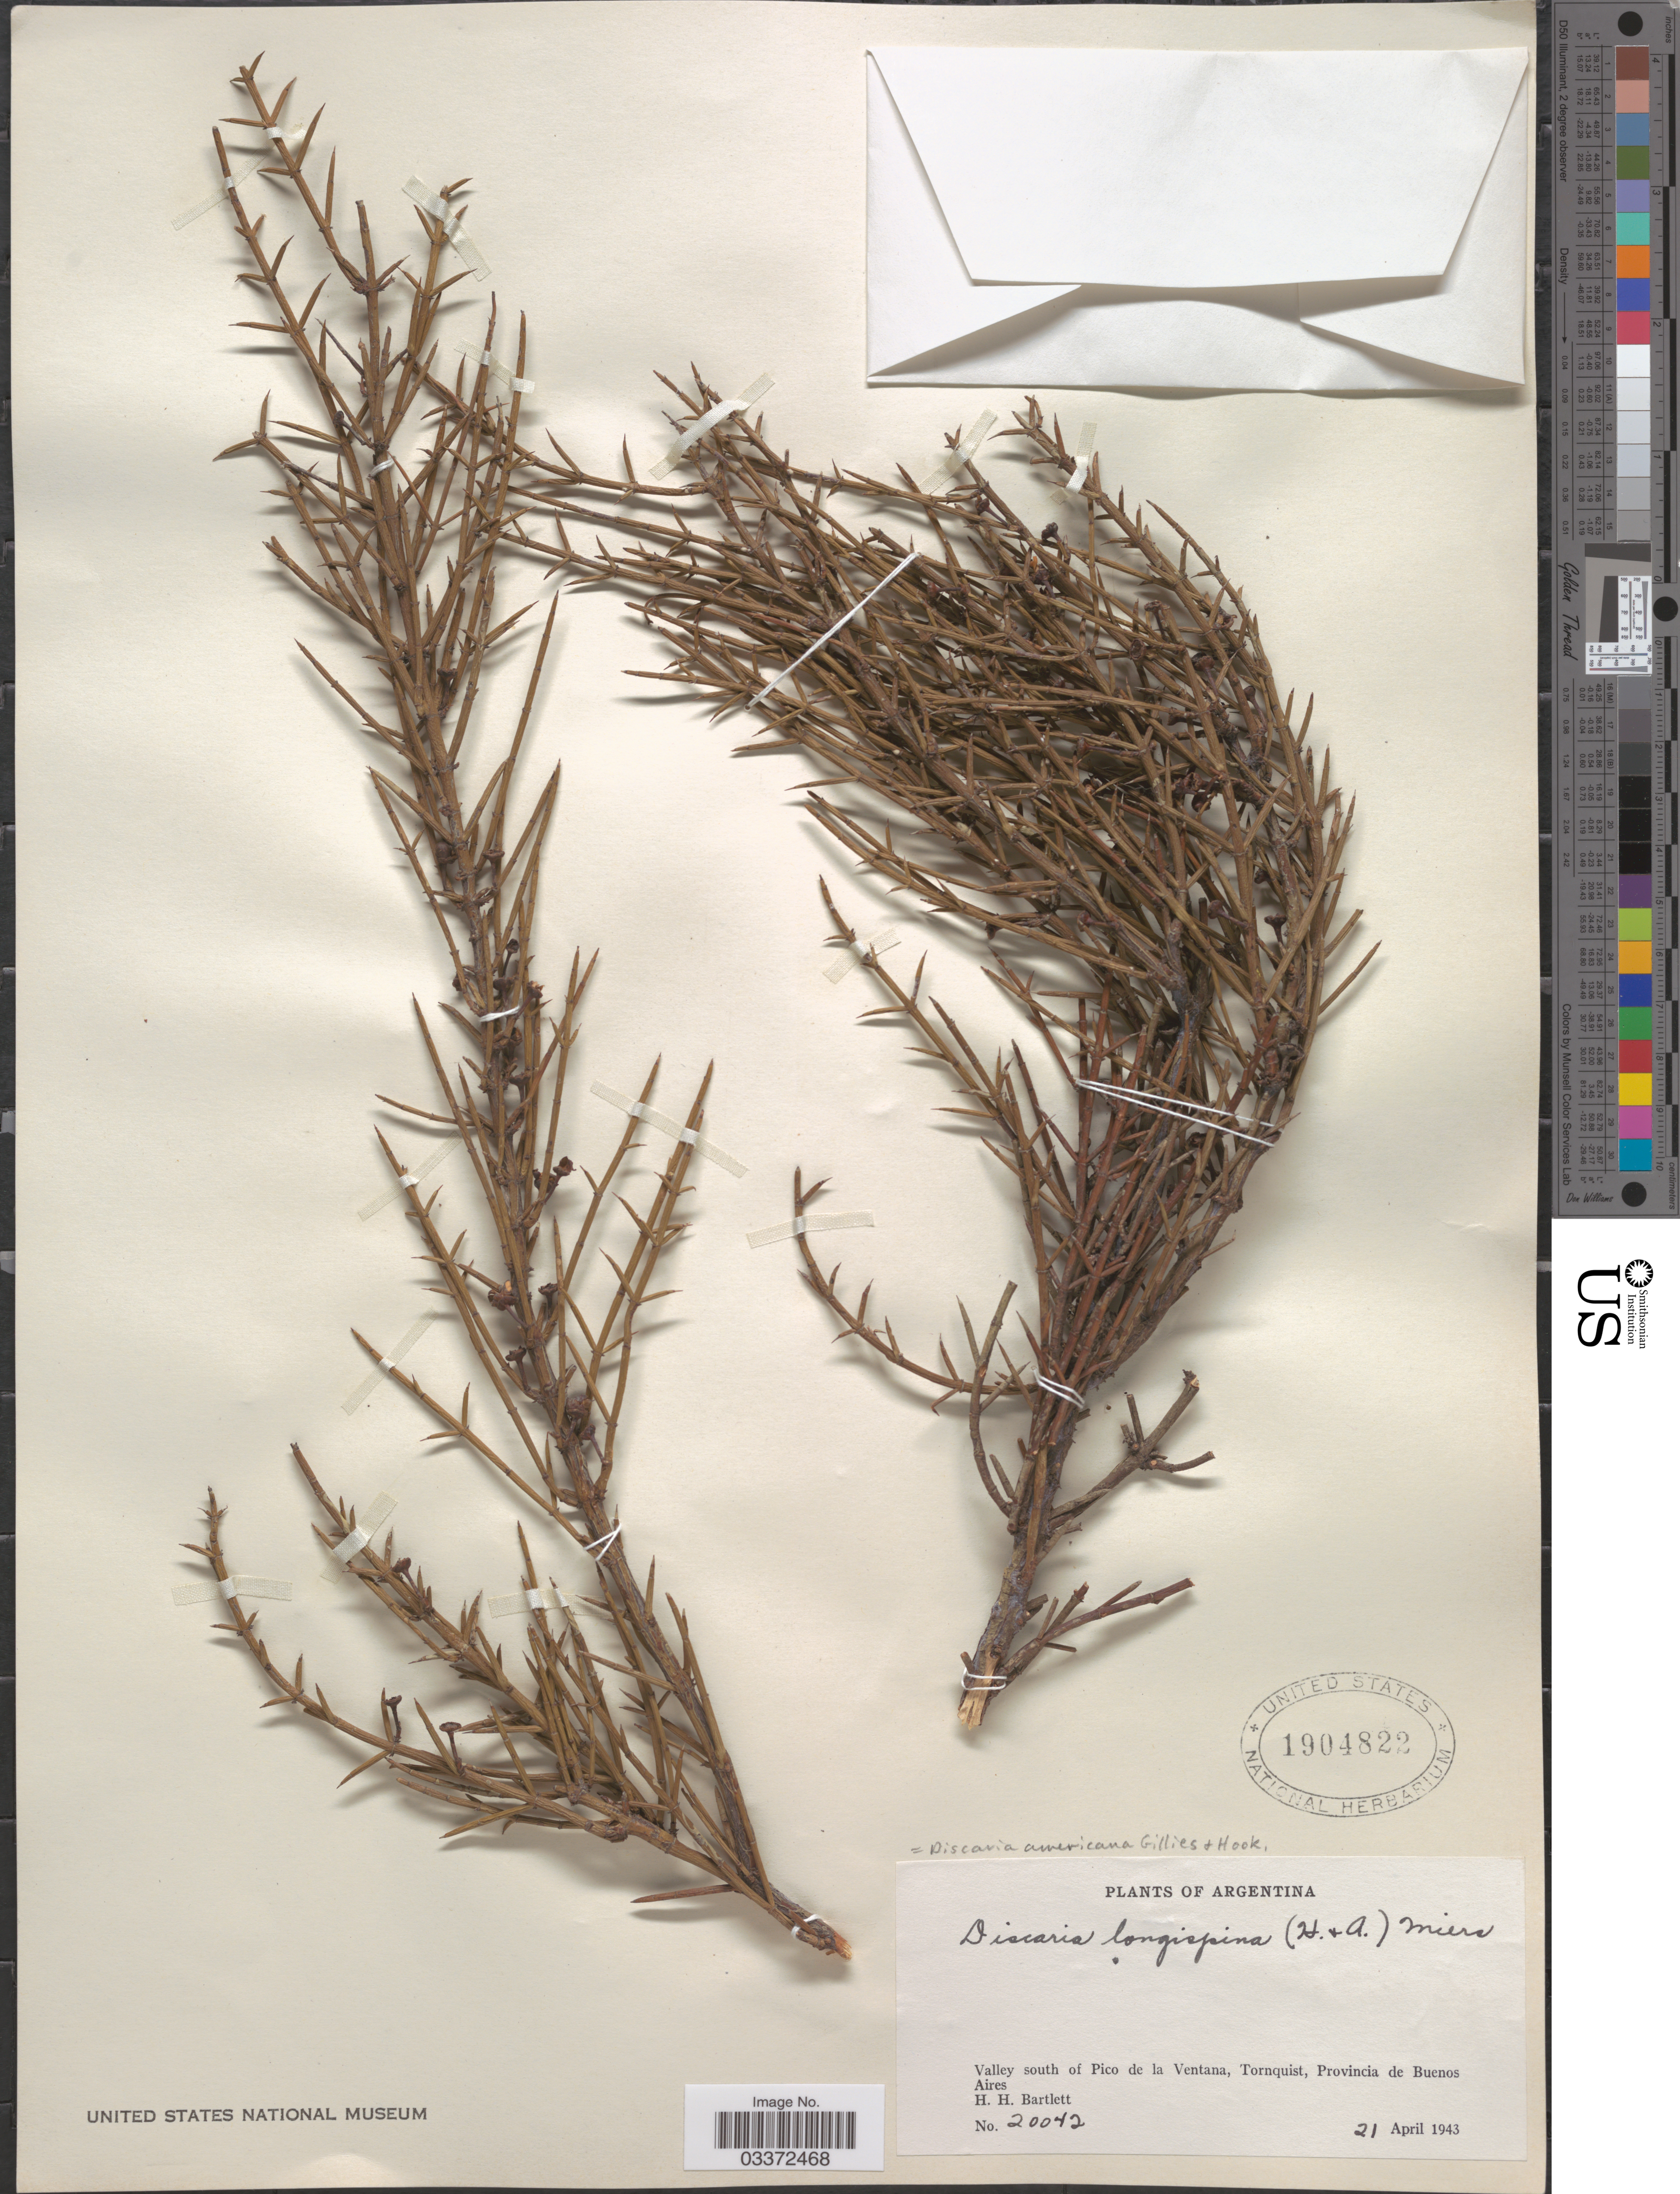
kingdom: Plantae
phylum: Tracheophyta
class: Magnoliopsida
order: Rosales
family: Rhamnaceae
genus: Discaria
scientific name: Discaria americana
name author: Gillies & Hook.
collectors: H. H. Bartlett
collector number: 20042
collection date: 1943-04-21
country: Argentina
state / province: Buenos Aires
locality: Valley south of Pico de la Ventana, Tornquist.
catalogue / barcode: US 1904822